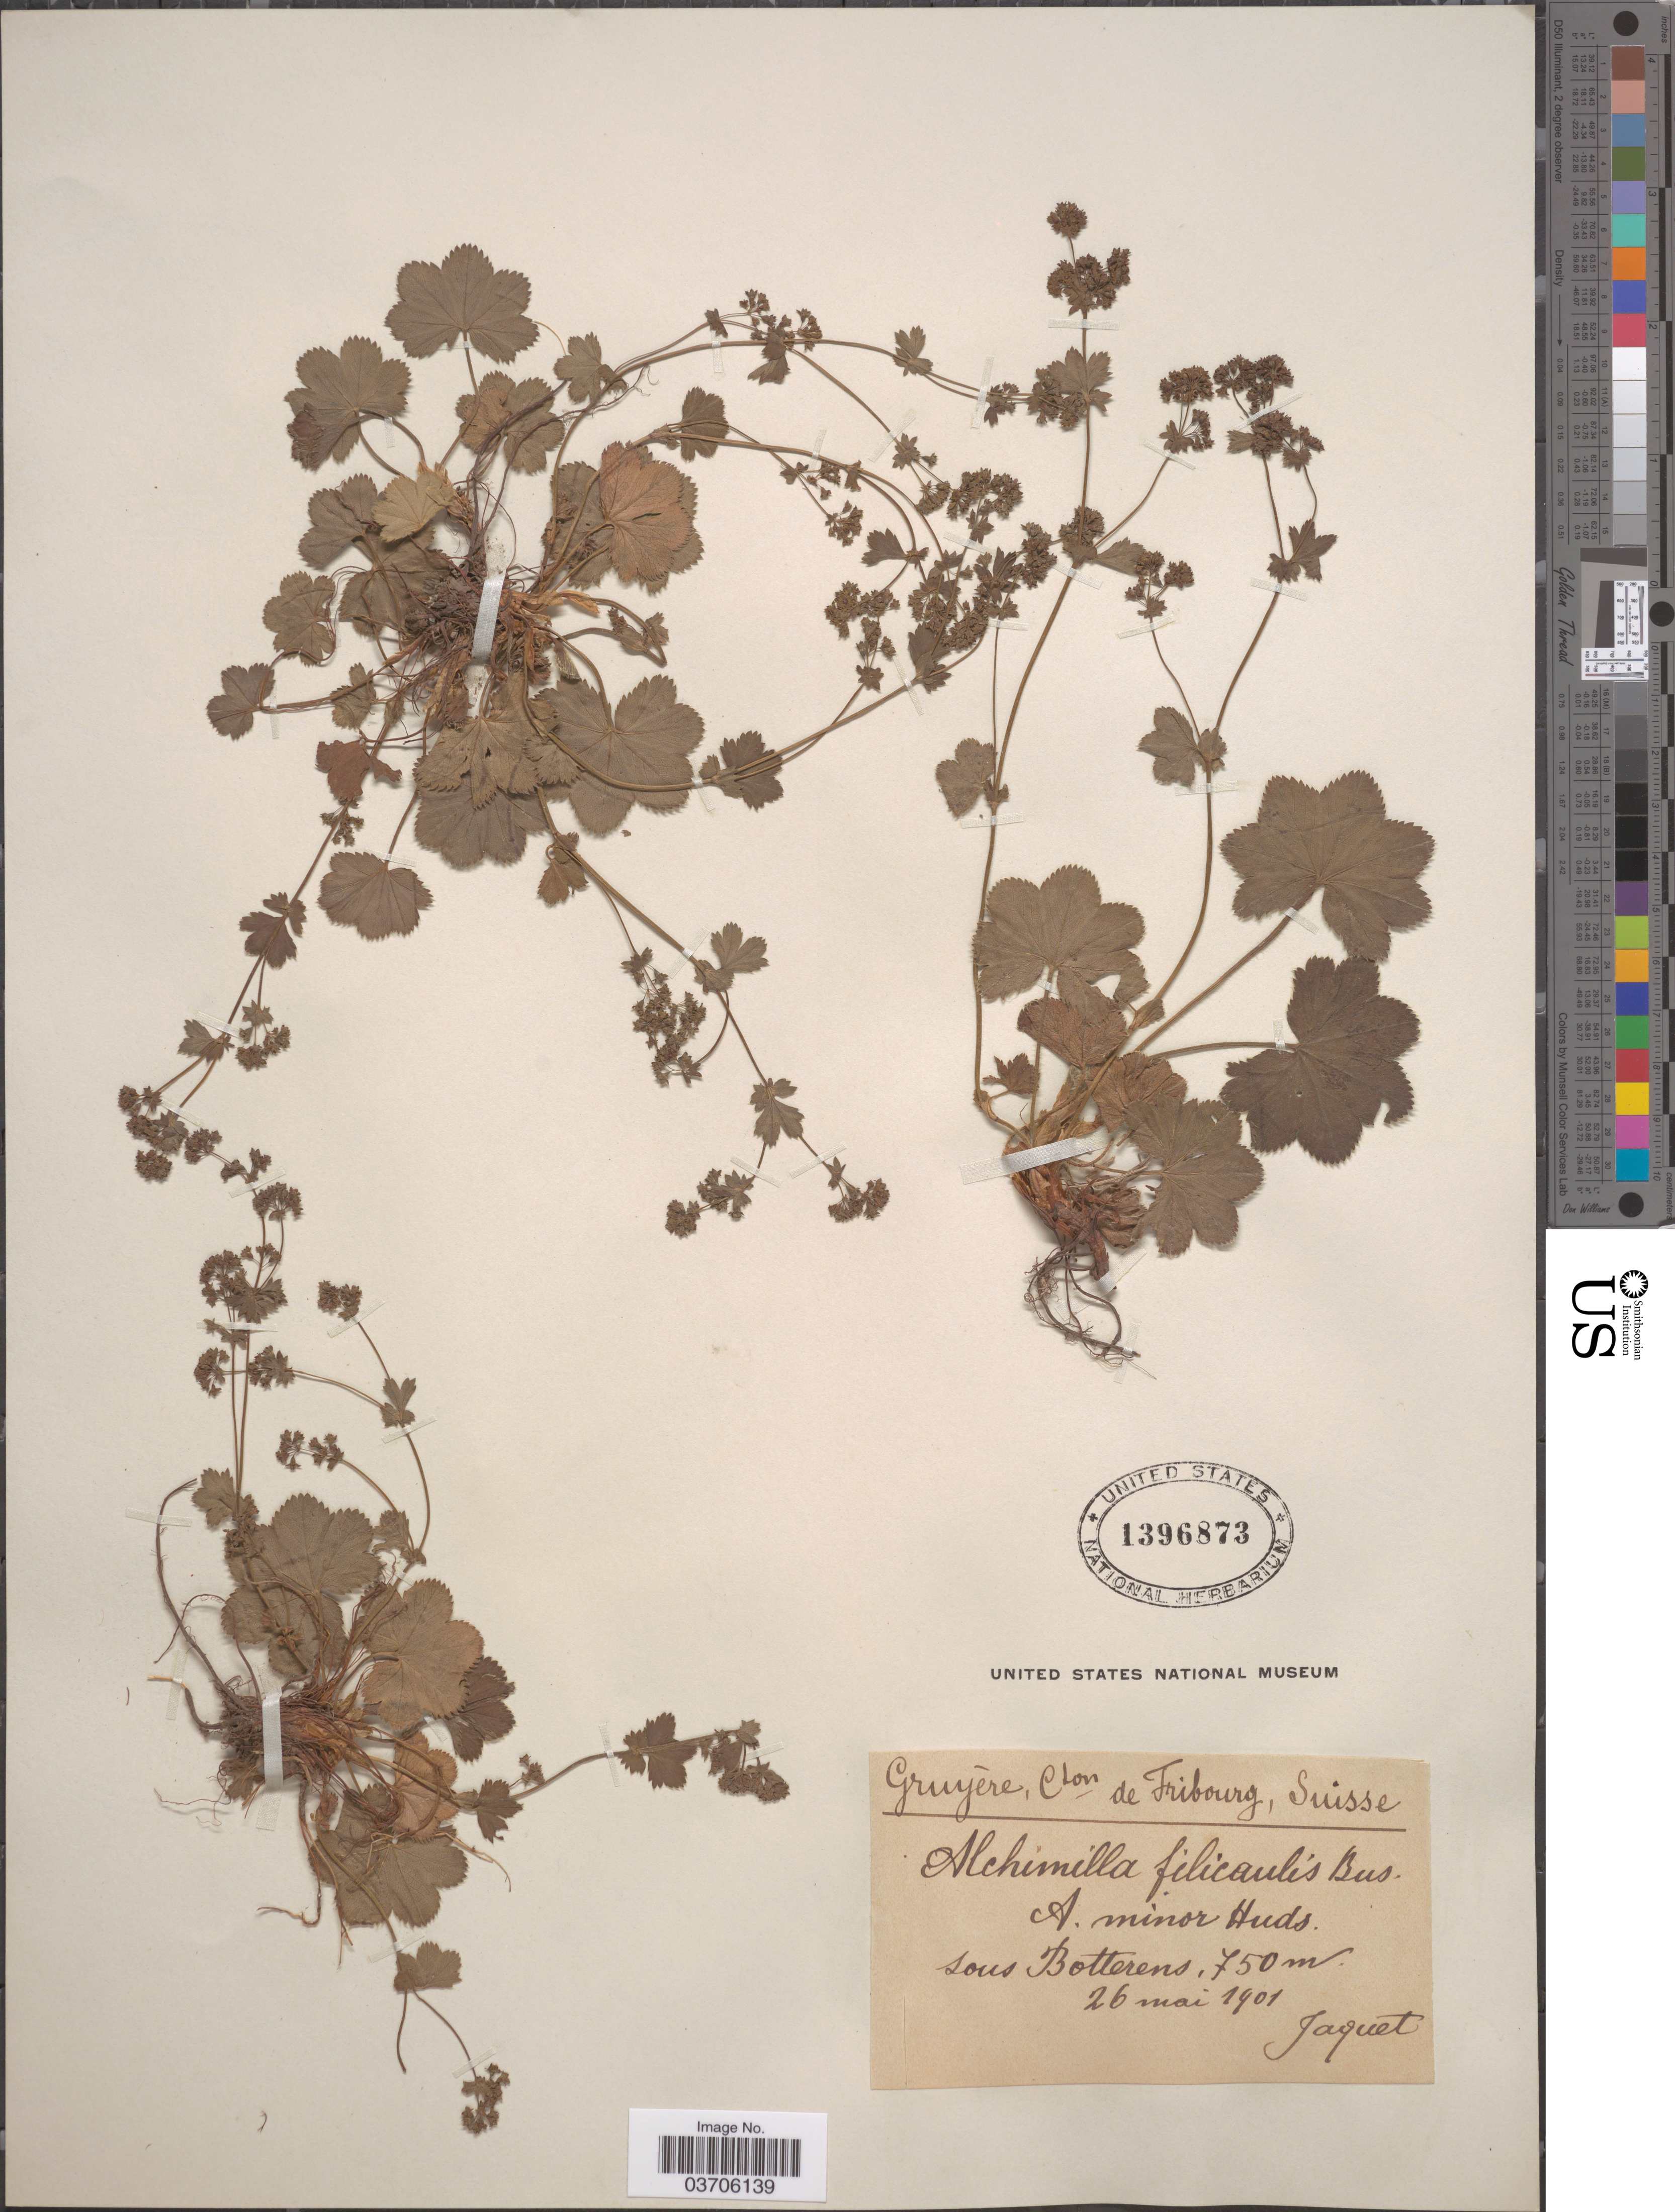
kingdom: Plantae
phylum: Tracheophyta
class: Magnoliopsida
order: Rosales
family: Rosaceae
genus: Alchemilla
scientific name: Alchemilla filicaulis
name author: Buser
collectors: -. Jaquet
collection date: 1901-05-26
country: Switzerland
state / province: Fribourg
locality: Gruyére, Cton de Fribourg, Suisse. Sous Botterens.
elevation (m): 750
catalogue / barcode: US 1396873